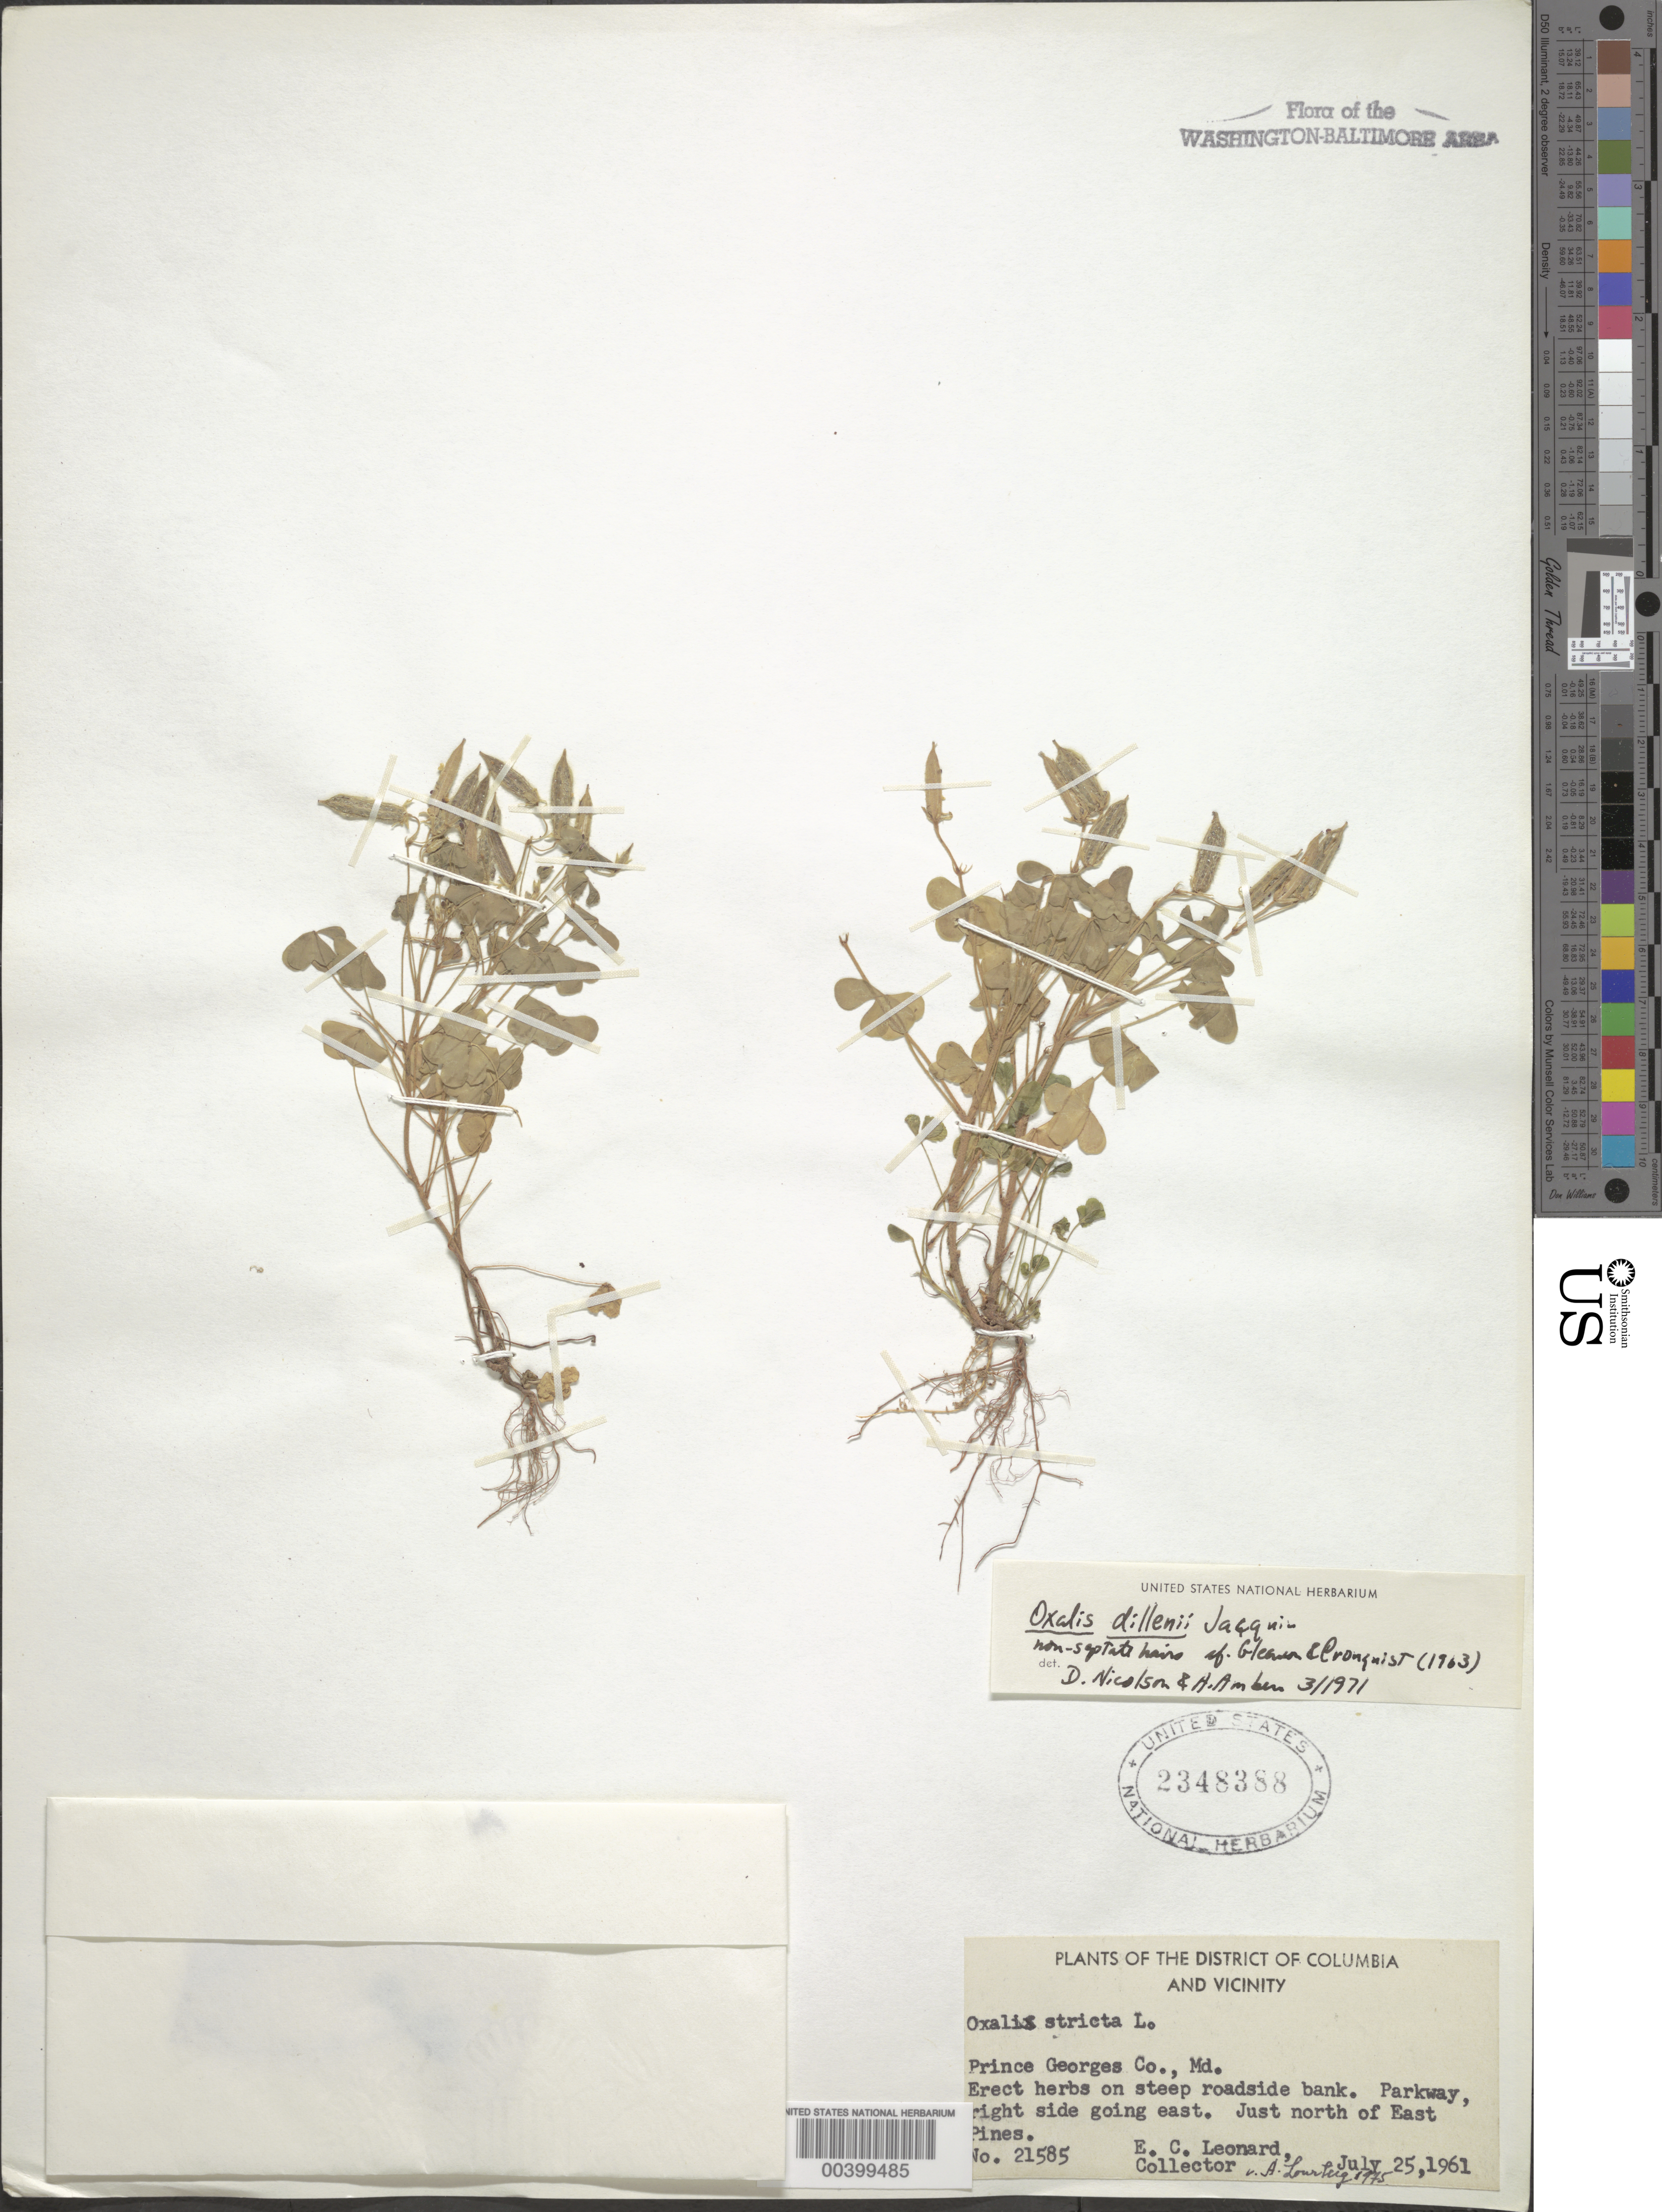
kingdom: Plantae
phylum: Tracheophyta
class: Magnoliopsida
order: Oxalidales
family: Oxalidaceae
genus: Oxalis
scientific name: Oxalis stricta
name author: L.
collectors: E. C. Leonard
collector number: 21585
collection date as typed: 25 Jul 1961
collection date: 1961-07-25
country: United States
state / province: Maryland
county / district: Prince George's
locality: Parkway, north of East Pines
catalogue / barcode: US 2348388